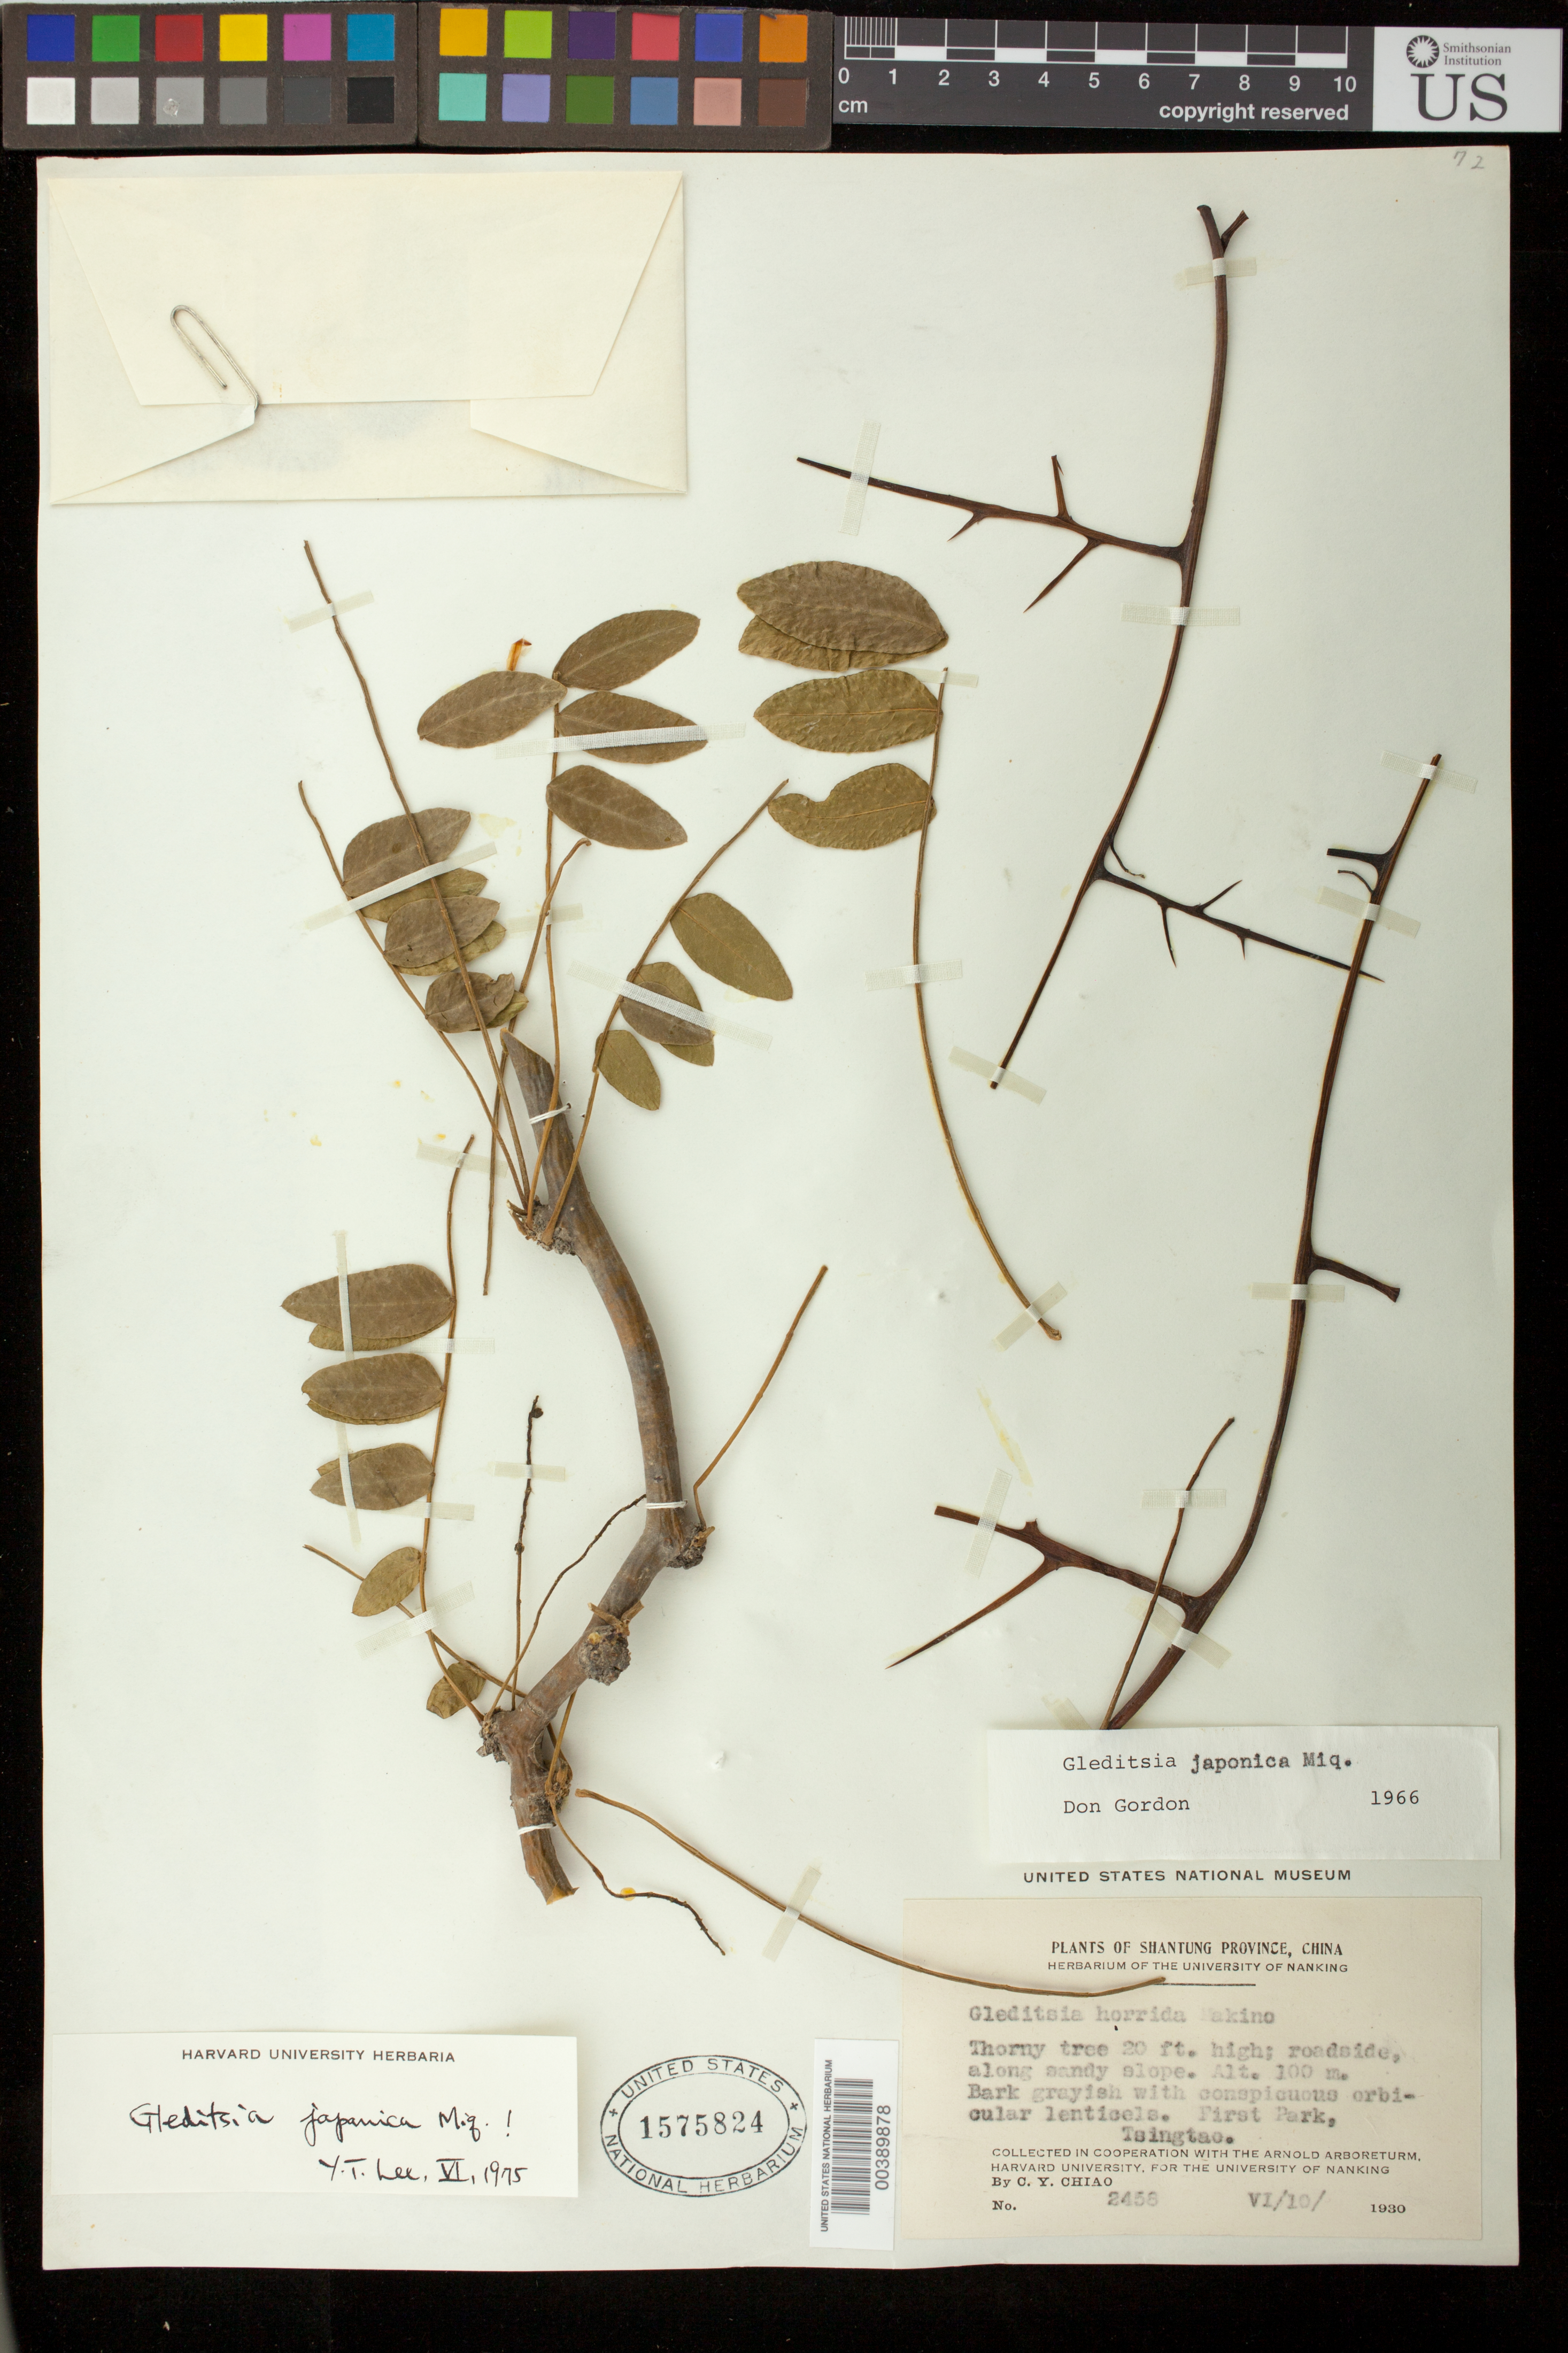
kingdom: Plantae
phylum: Tracheophyta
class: Magnoliopsida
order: Fabales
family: Fabaceae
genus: Gleditsia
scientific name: Gleditsia japonica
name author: Miq.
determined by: Lee, Y. T.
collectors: C. Y. Chiao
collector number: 2458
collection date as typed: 10 Jun 1930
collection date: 1930-06-10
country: China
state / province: Shandong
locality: First Park, Tsingtao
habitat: Along sandy slope, roadside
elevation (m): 100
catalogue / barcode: US 1575824